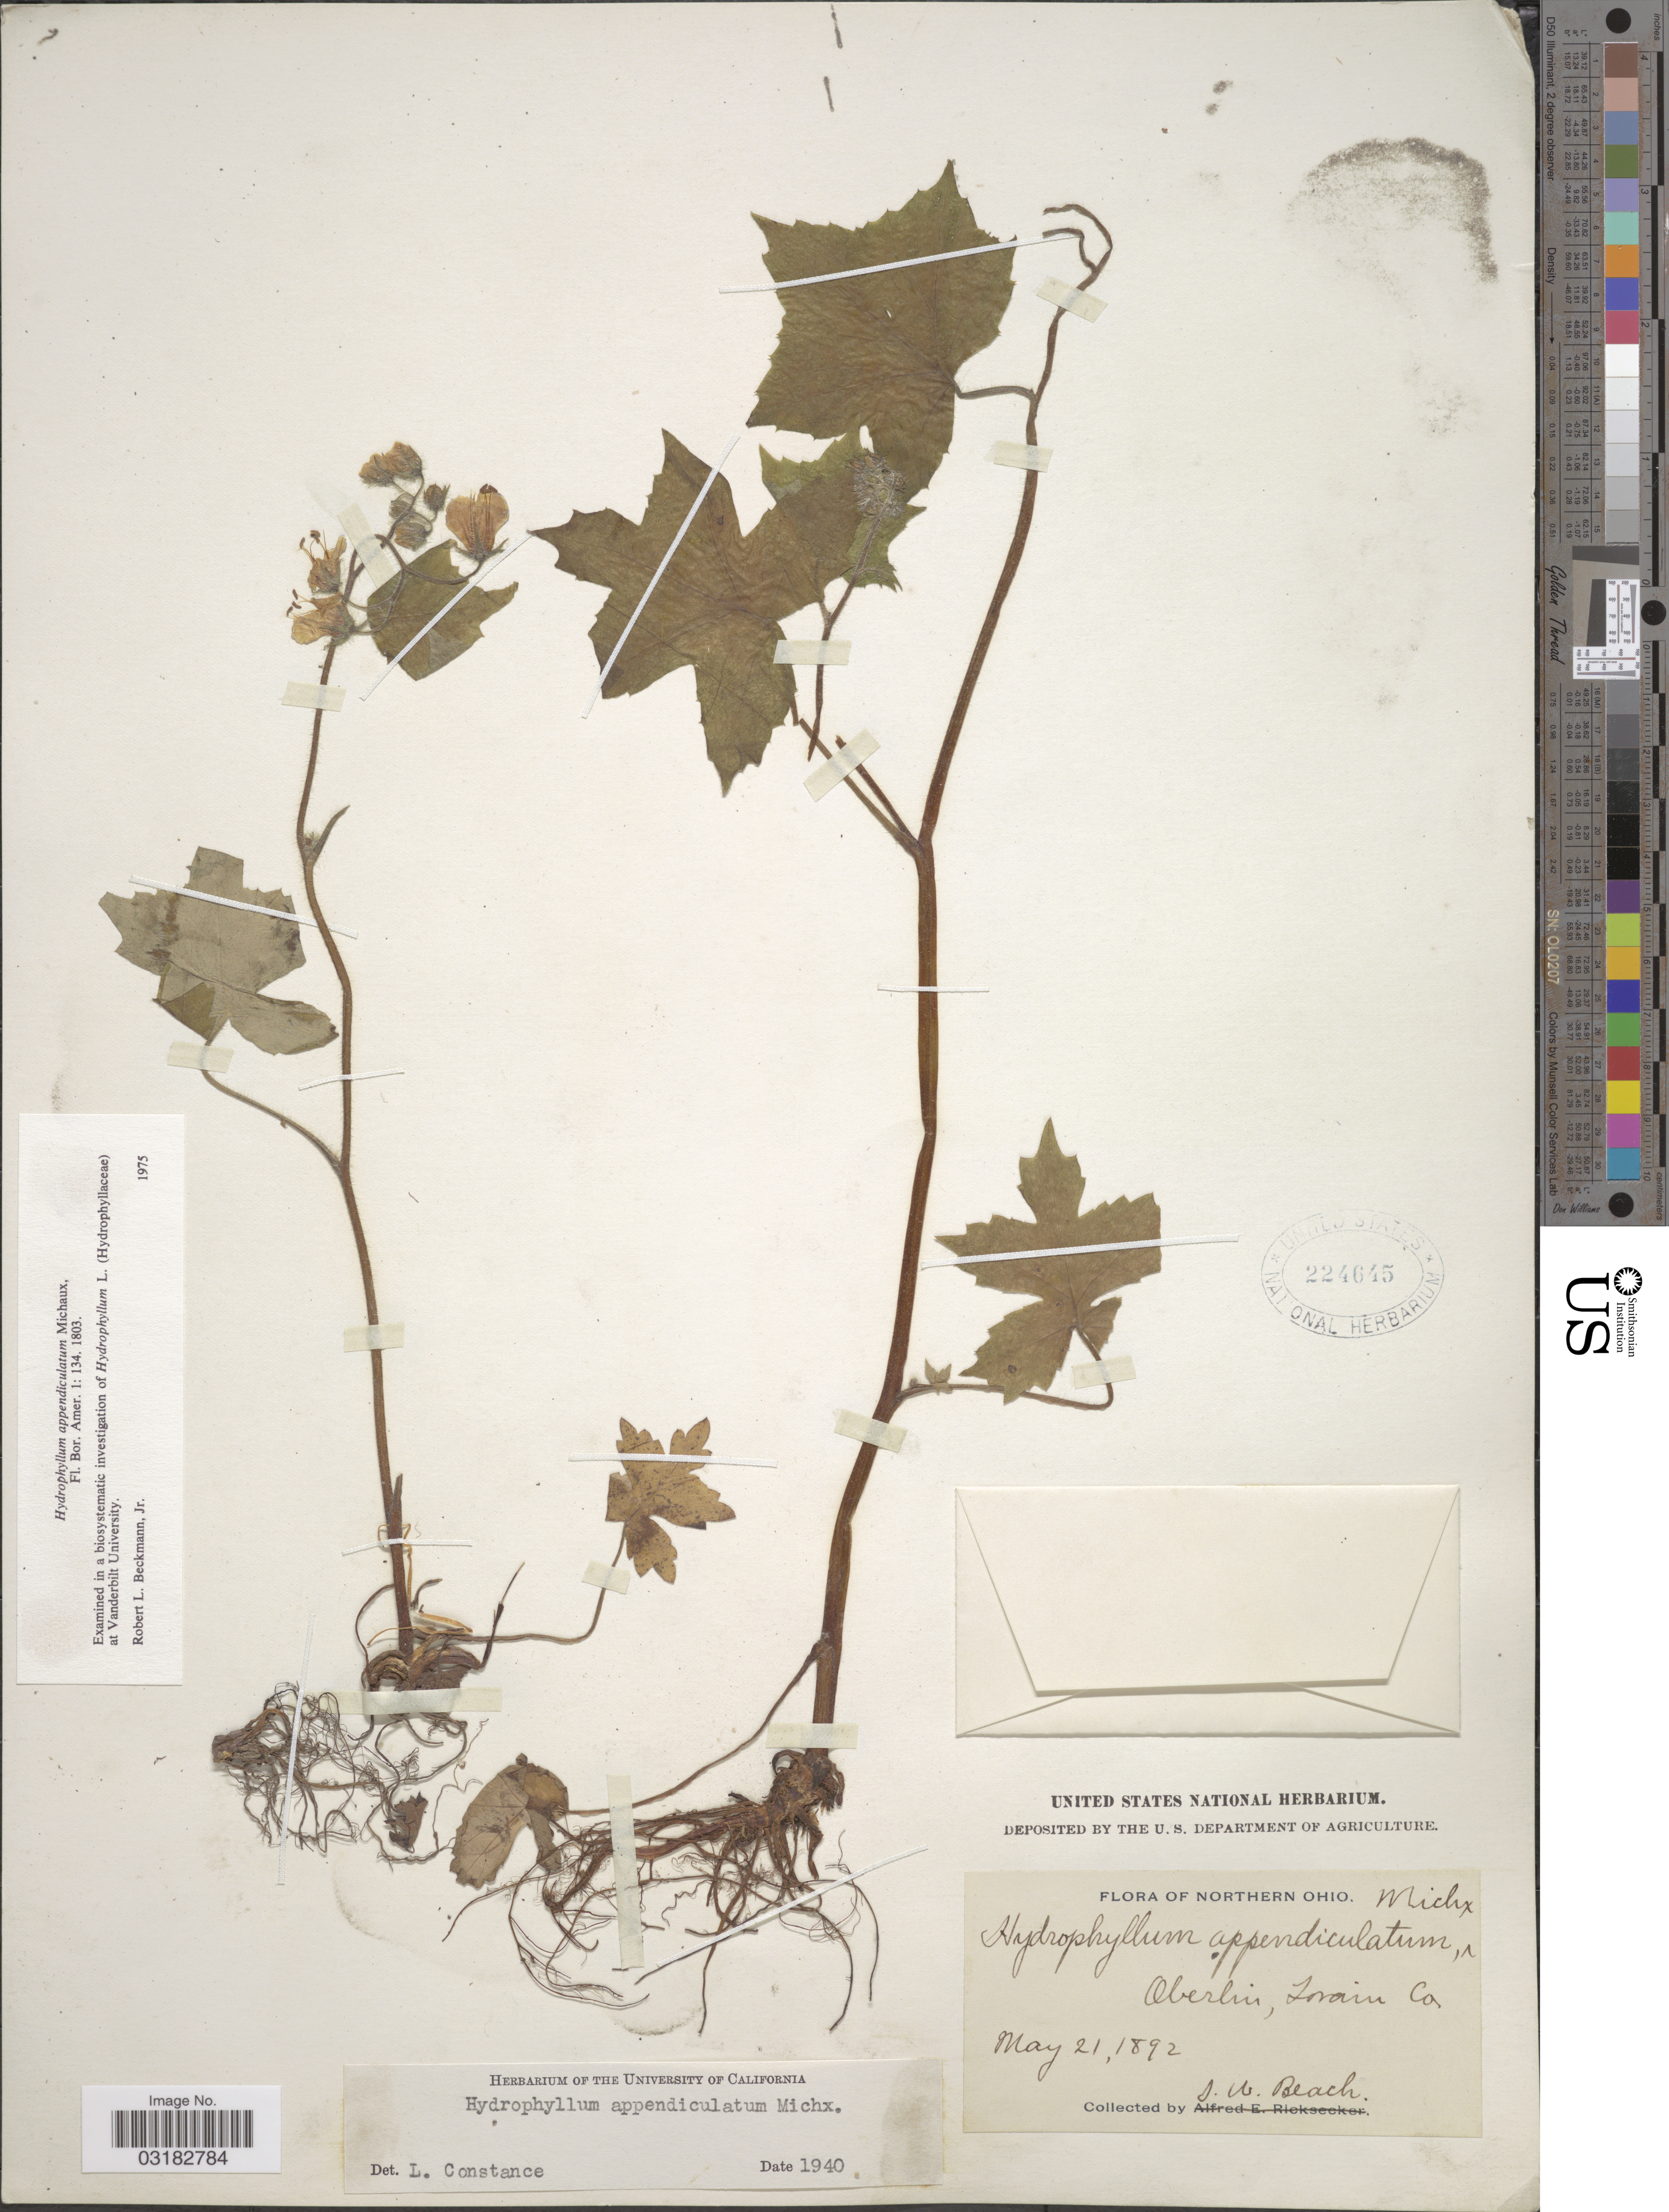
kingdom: Plantae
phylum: Tracheophyta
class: Magnoliopsida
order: Boraginales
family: Hydrophyllaceae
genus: Hydrophyllum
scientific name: Hydrophyllum appendiculatum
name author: Michx.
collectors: J. Beach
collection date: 1892-05-21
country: United States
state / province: Ohio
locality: Northern Ohio. Oberlin, Lorain Co.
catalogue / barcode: US 224645